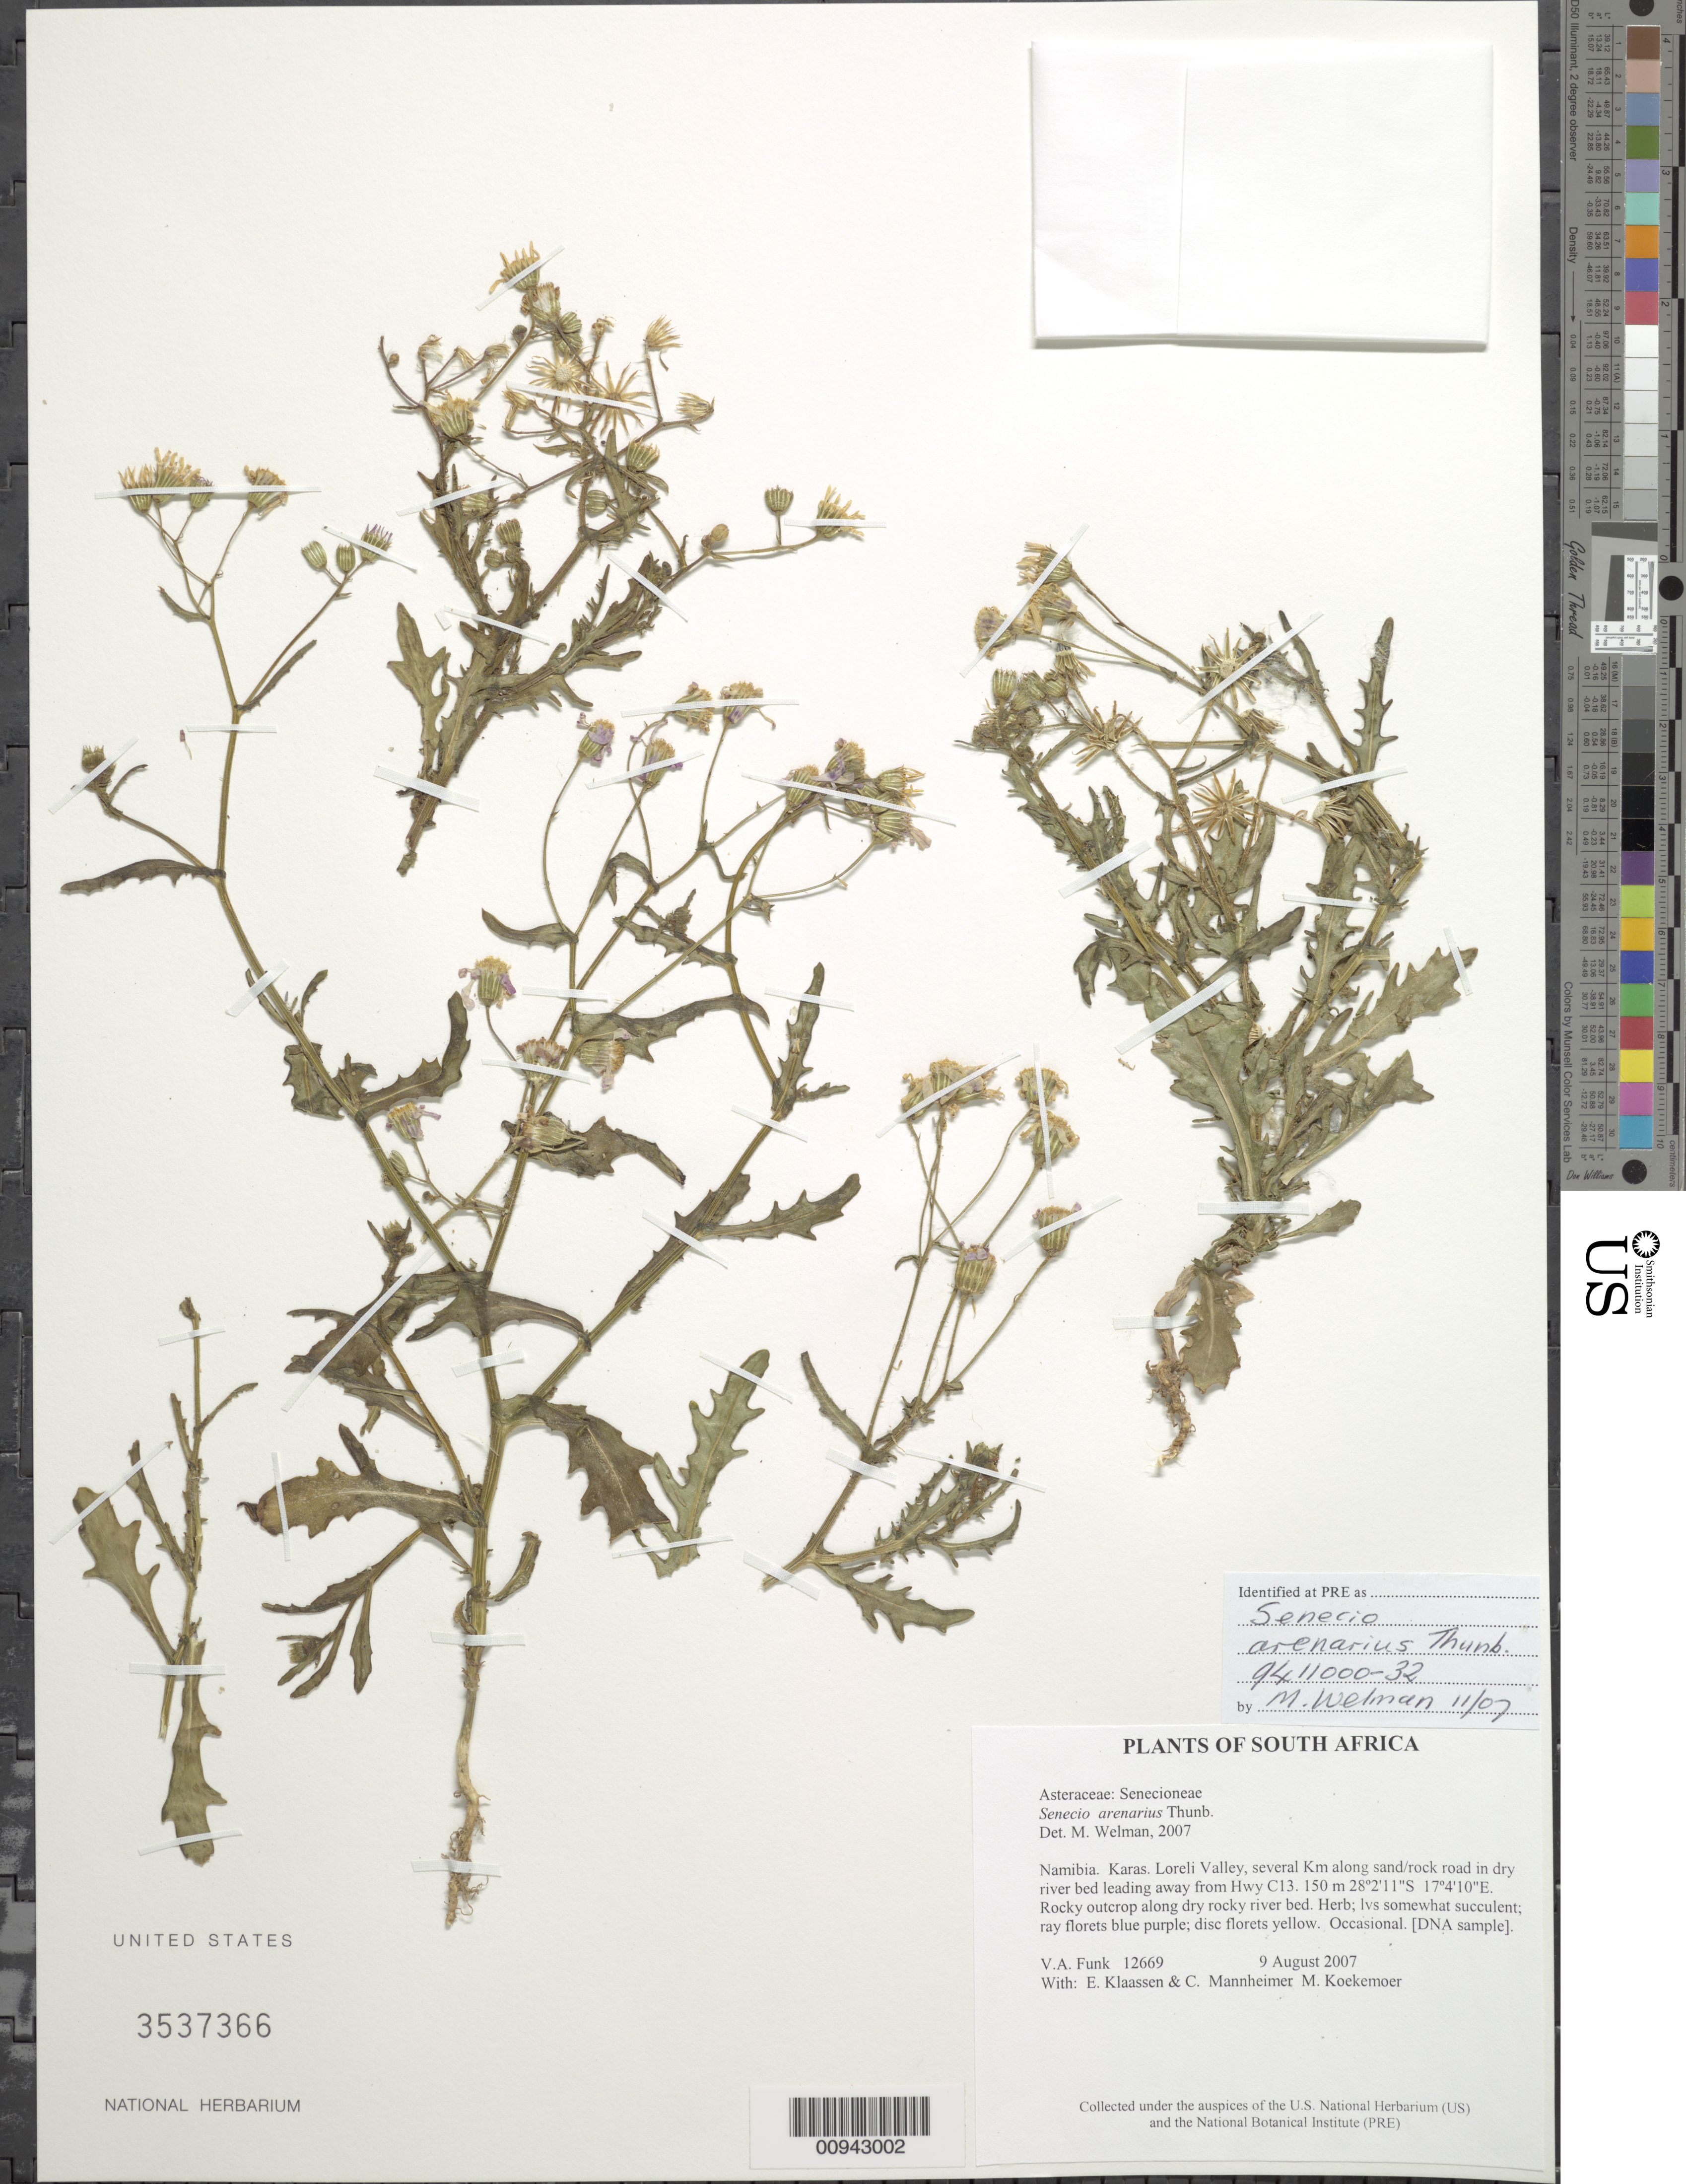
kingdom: Plantae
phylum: Tracheophyta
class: Magnoliopsida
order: Asterales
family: Asteraceae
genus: Senecio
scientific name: Senecio arenarius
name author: Thunb.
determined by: Welman, M.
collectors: V. Funk, M. Koekemoer, E. S. Klaassen & C. A. Mannheimer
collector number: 12669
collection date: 2007-08-09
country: Namibia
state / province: Karas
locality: Loreli Valley, several Km along sand/rock road in dry river bed leading away from Hwy C13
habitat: Rocky outcrop along dry rocky river bed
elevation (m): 150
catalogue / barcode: US 3537366